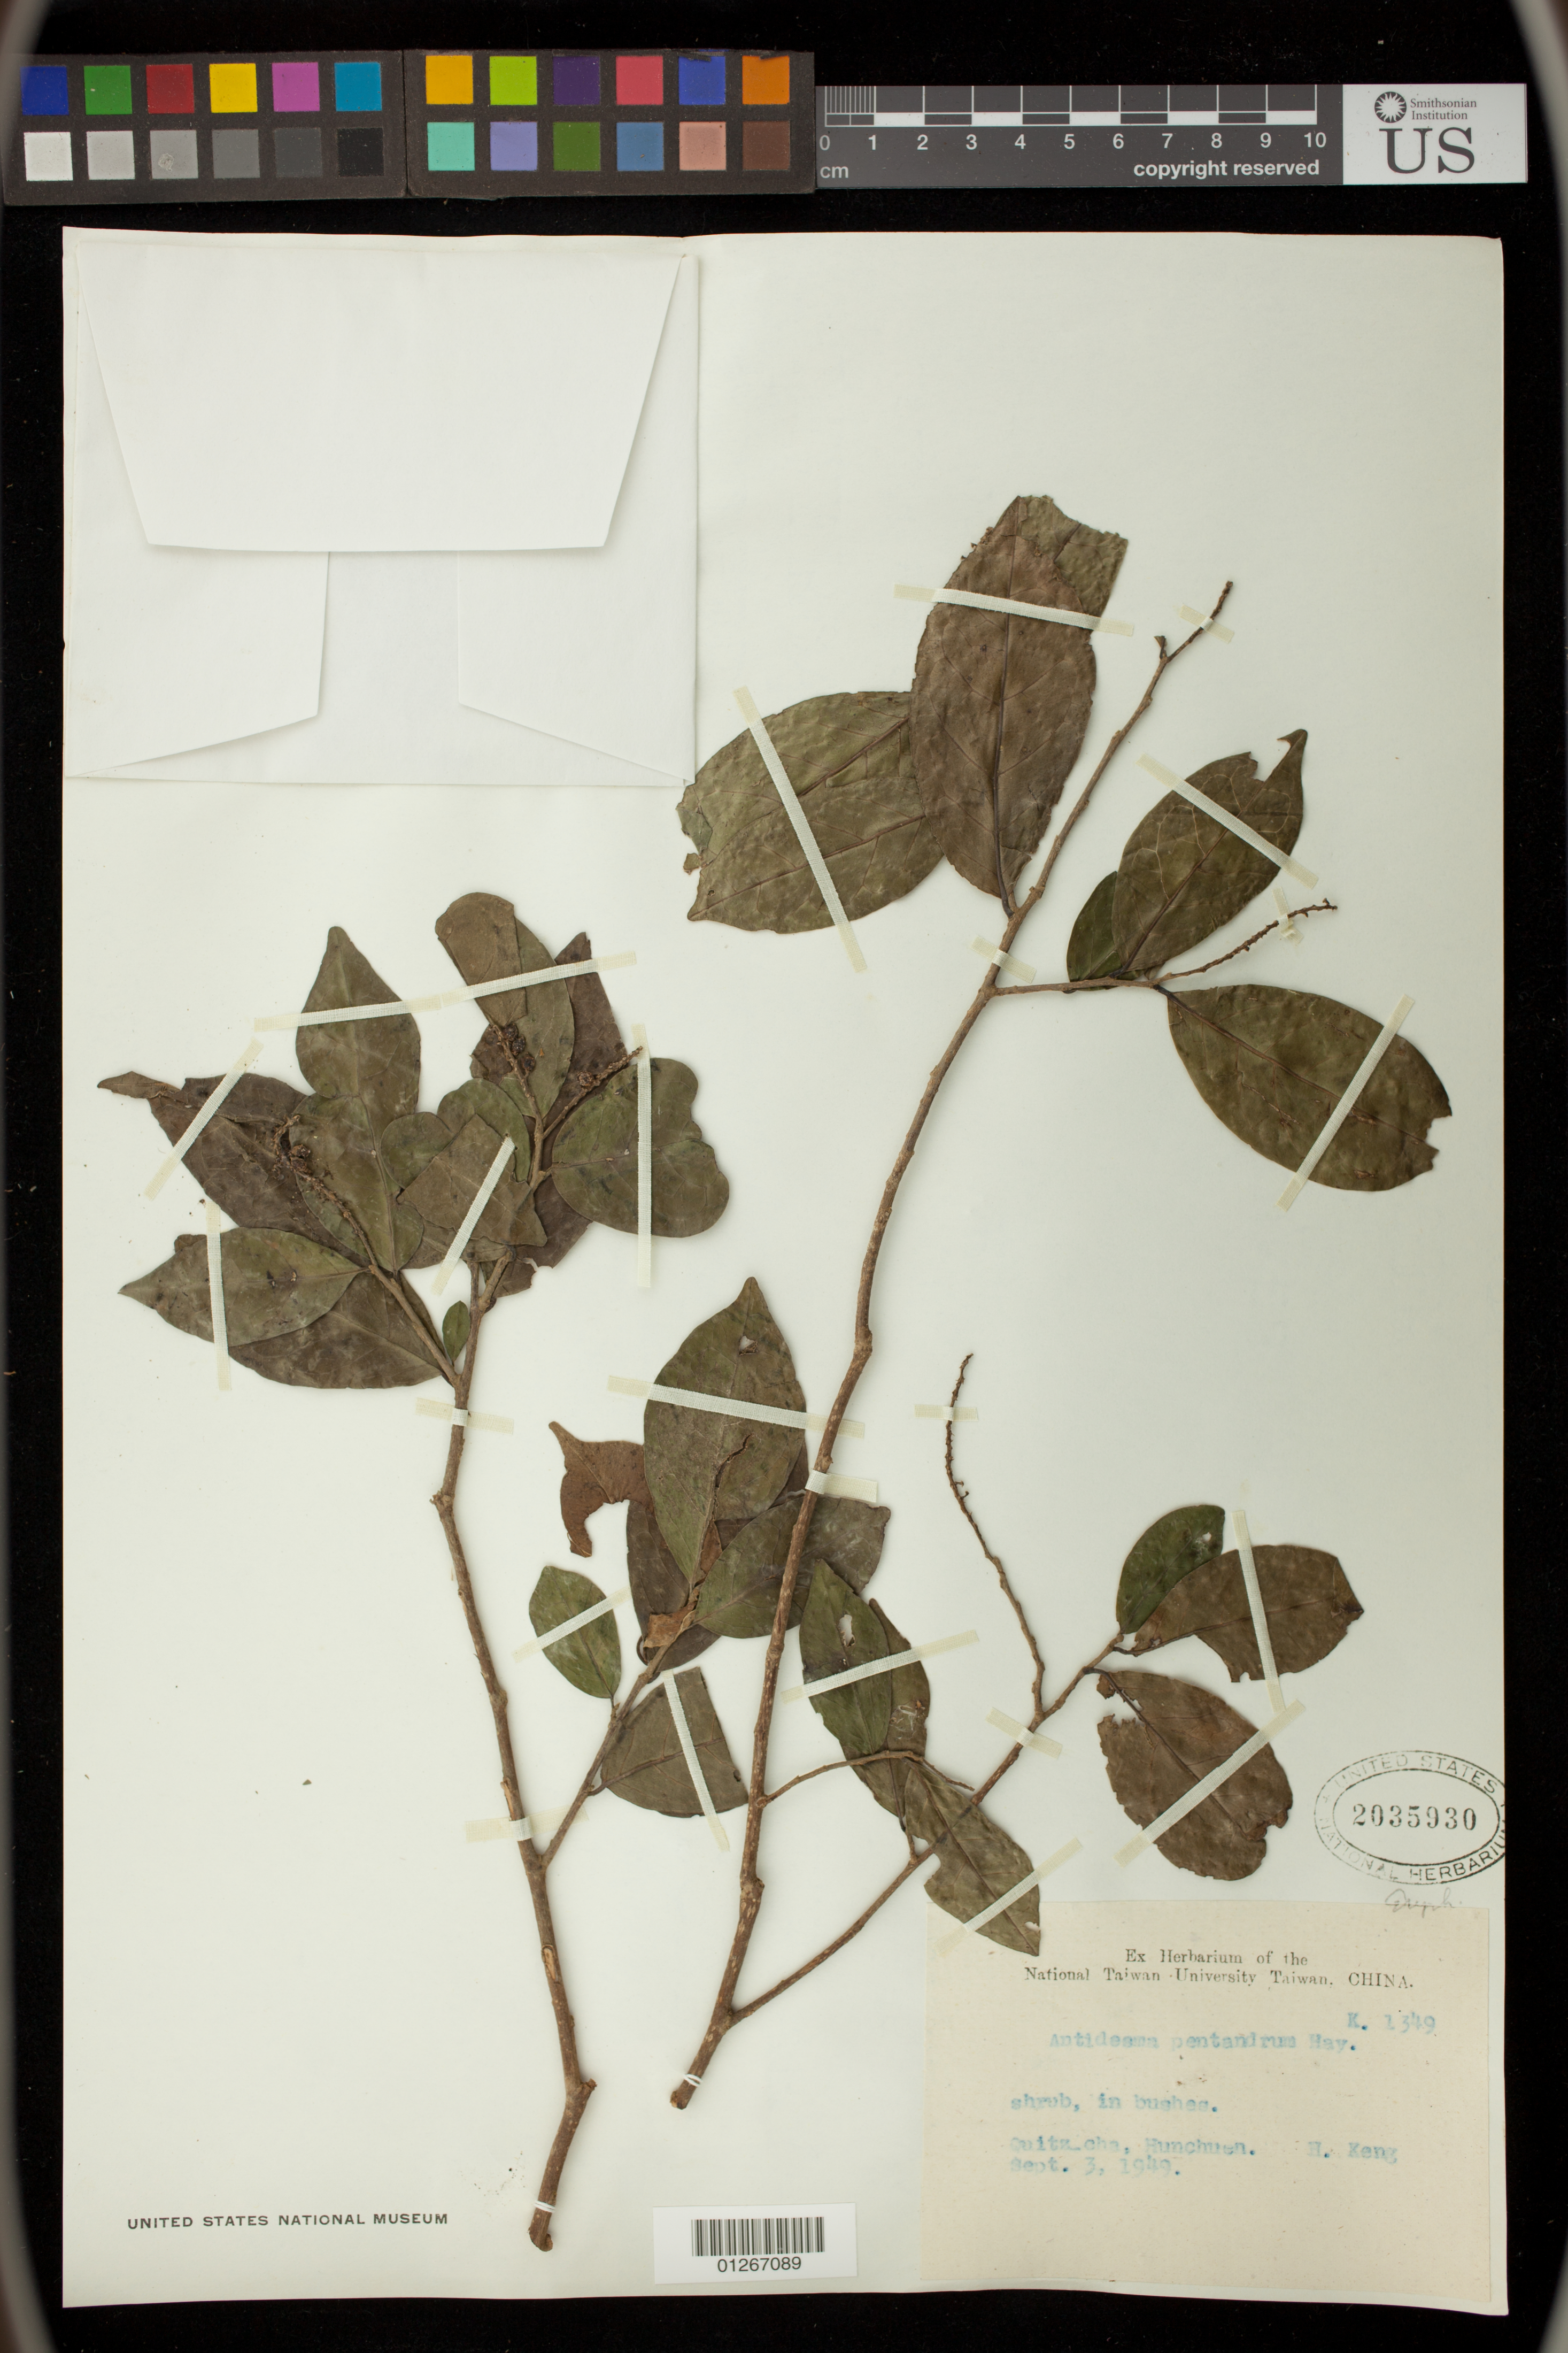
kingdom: Plantae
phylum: Tracheophyta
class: Magnoliopsida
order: Malpighiales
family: Phyllanthaceae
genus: Antidesma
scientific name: Antidesma pentandrum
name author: (Blanco) Merr.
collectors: H. Keng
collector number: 1349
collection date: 1949-09-03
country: Taiwan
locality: Quitz-cha, Hunchuen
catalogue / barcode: US 2035930